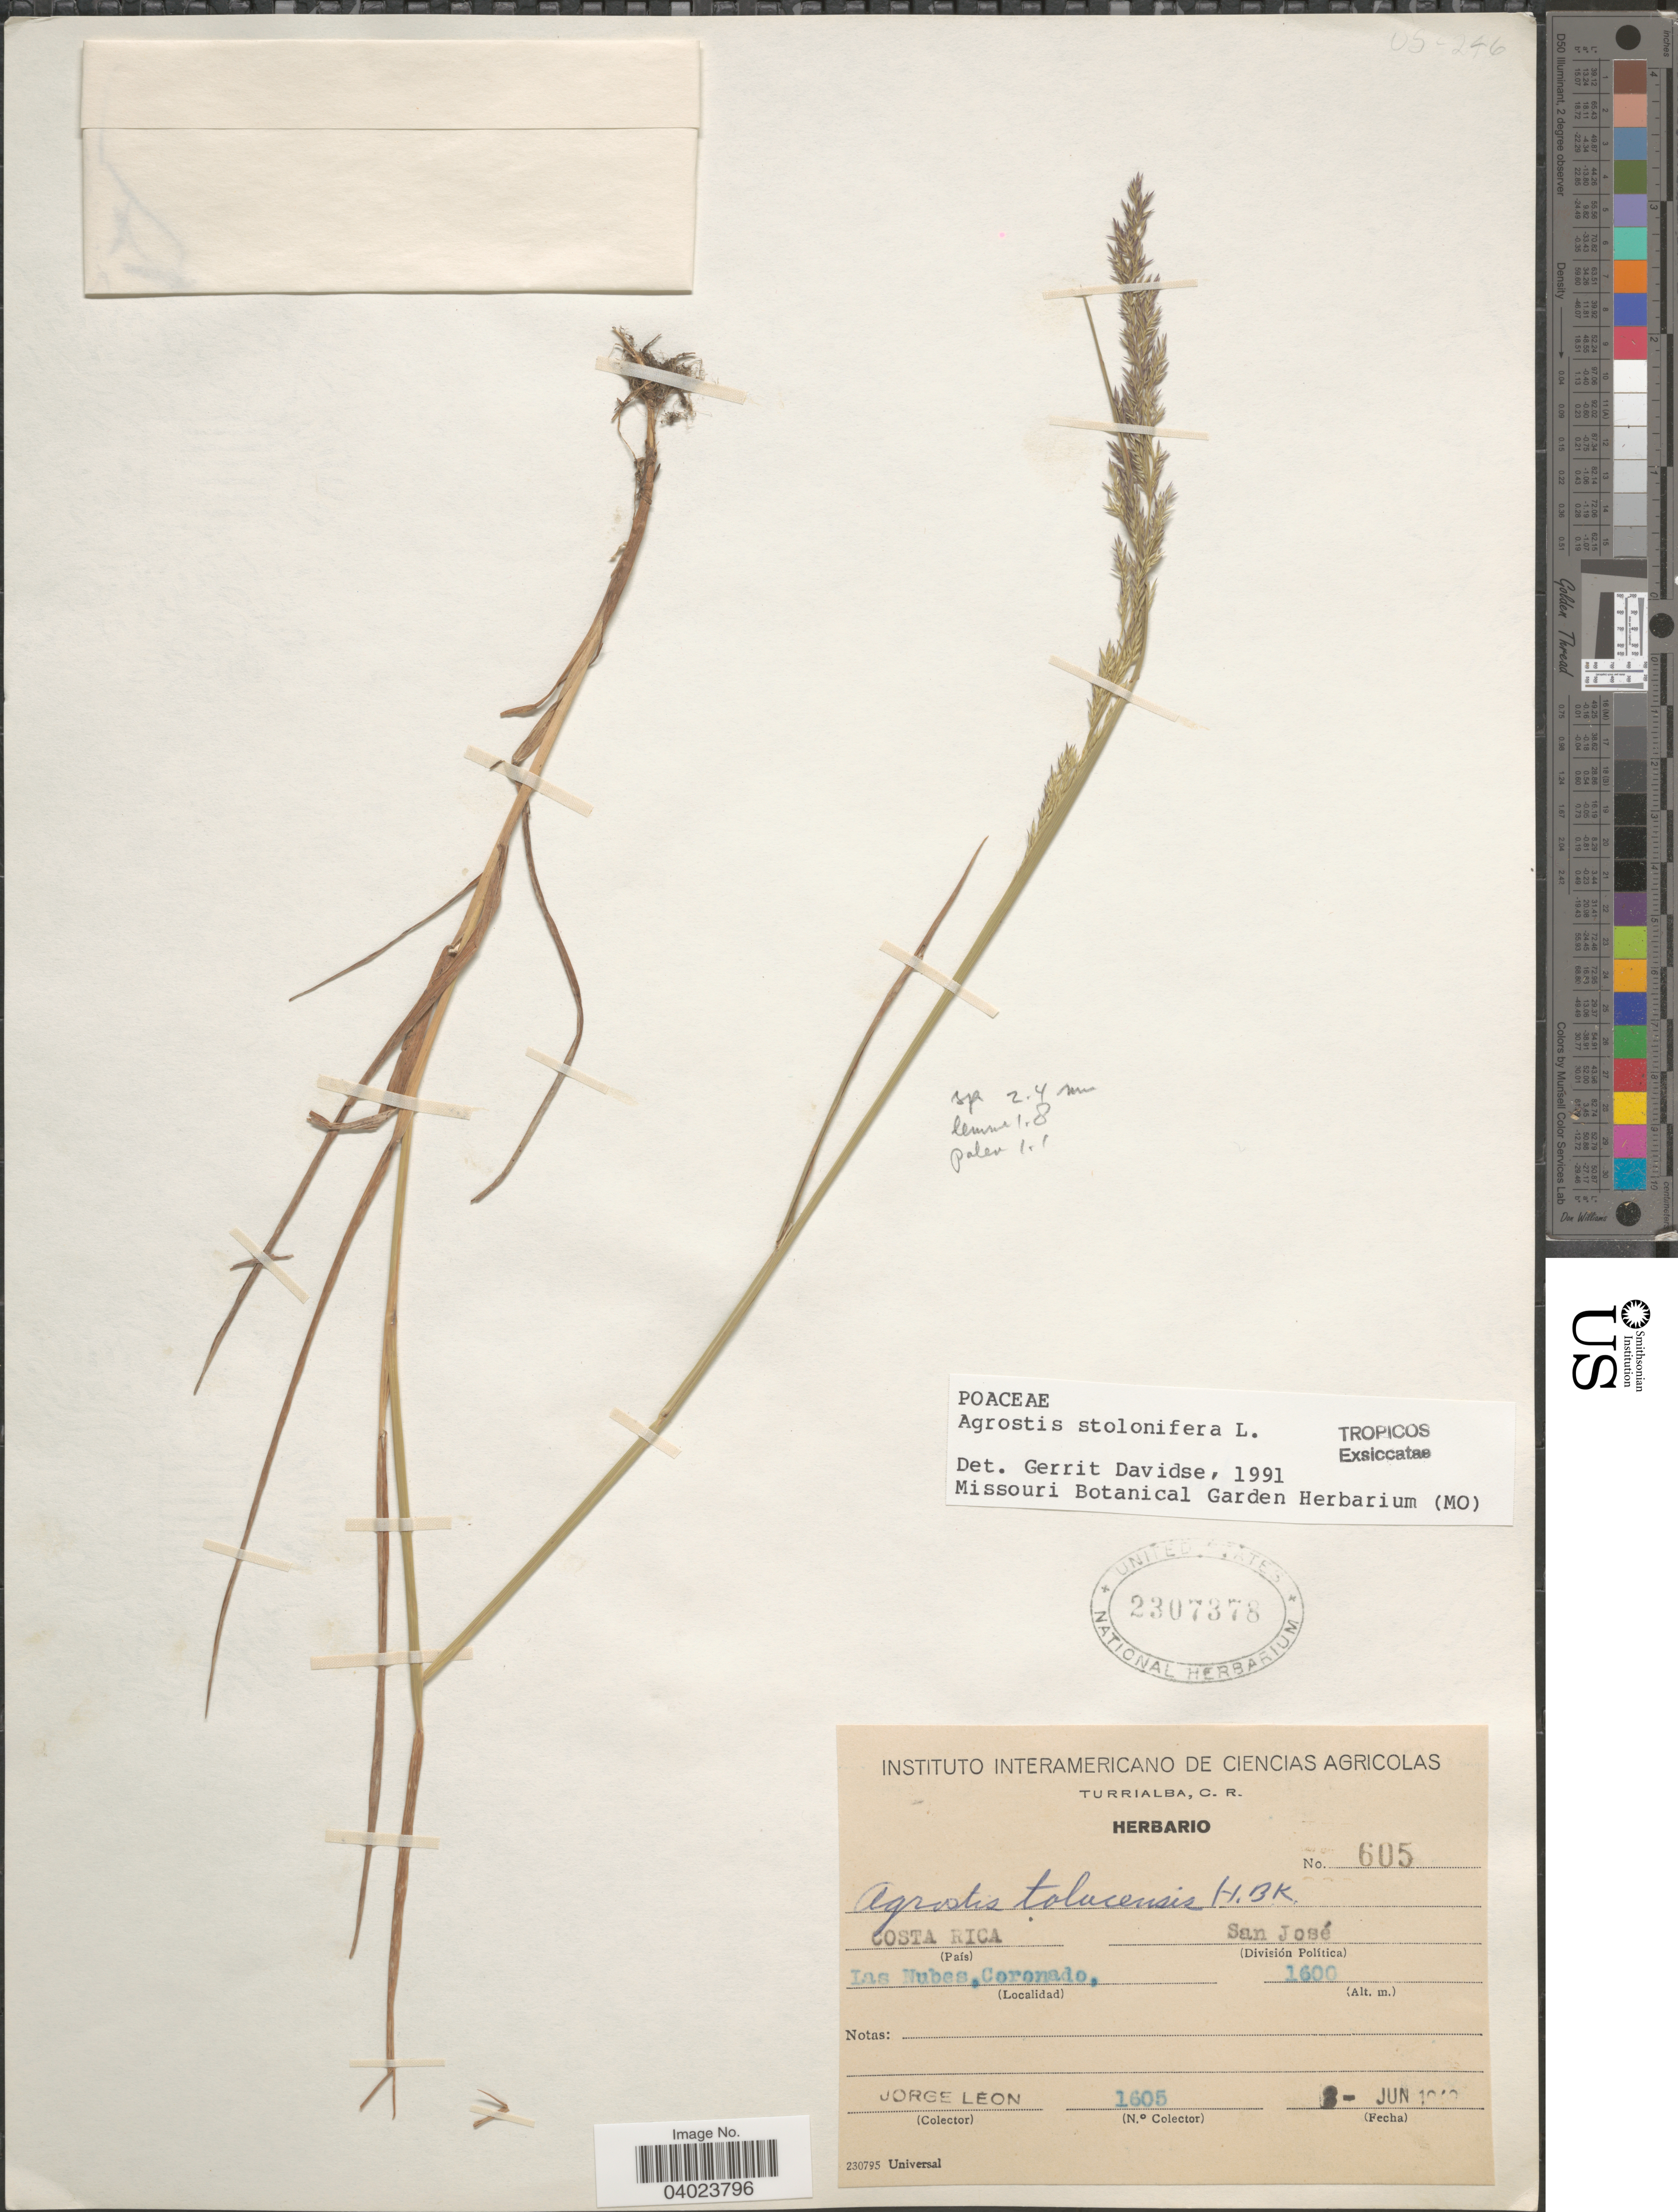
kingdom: Plantae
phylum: Tracheophyta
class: Liliopsida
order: Poales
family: Poaceae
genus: Agrostis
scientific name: Agrostis stolonifera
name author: L.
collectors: J. León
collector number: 1605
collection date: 1949-06-03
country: Costa Rica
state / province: San José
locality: Las Nubes, Coronado.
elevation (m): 1600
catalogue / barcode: US 2307378